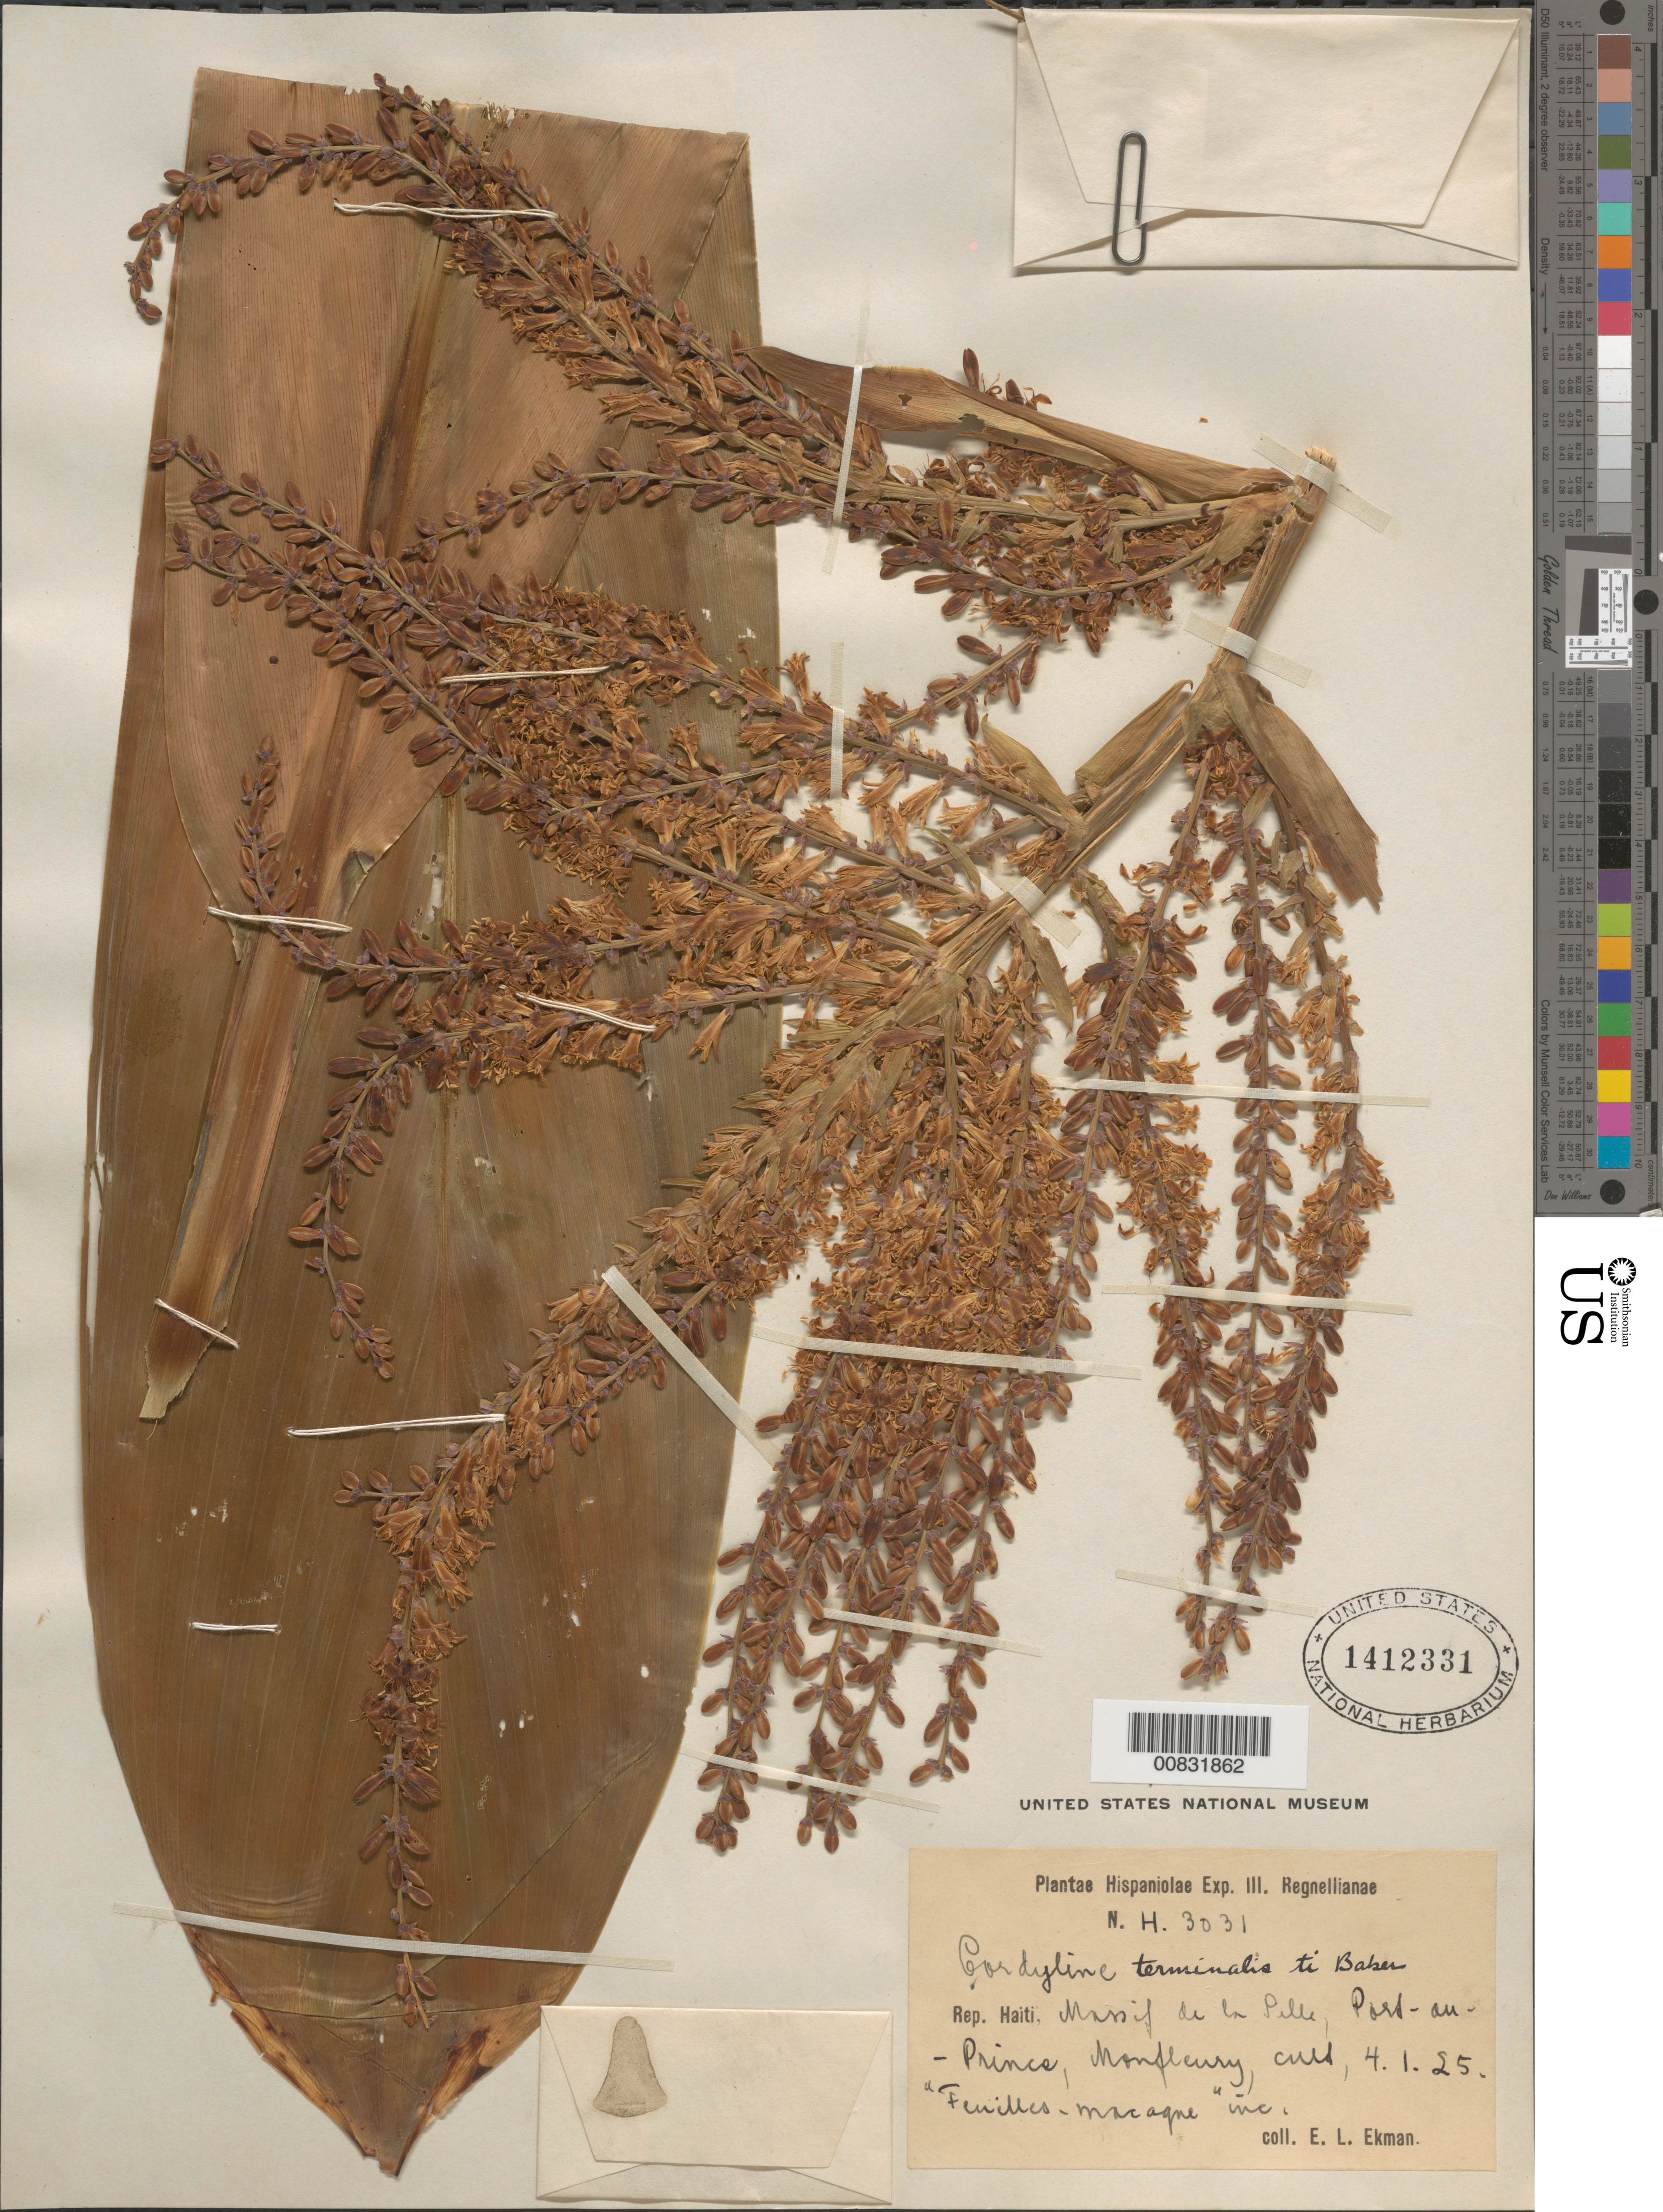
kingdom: Plantae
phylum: Tracheophyta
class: Liliopsida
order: Asparagales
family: Asparagaceae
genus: Cordyline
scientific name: Cordyline fruticosa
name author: (L.) A. Chev.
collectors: E. L. Ekman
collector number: H 3031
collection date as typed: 04 Jan 1925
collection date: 1925-01-04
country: Haiti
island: Hispaniola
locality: Massif de la Selle, Port-au-Prince, Montfleury. "feuilles -macagne" inc.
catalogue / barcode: US 1412331